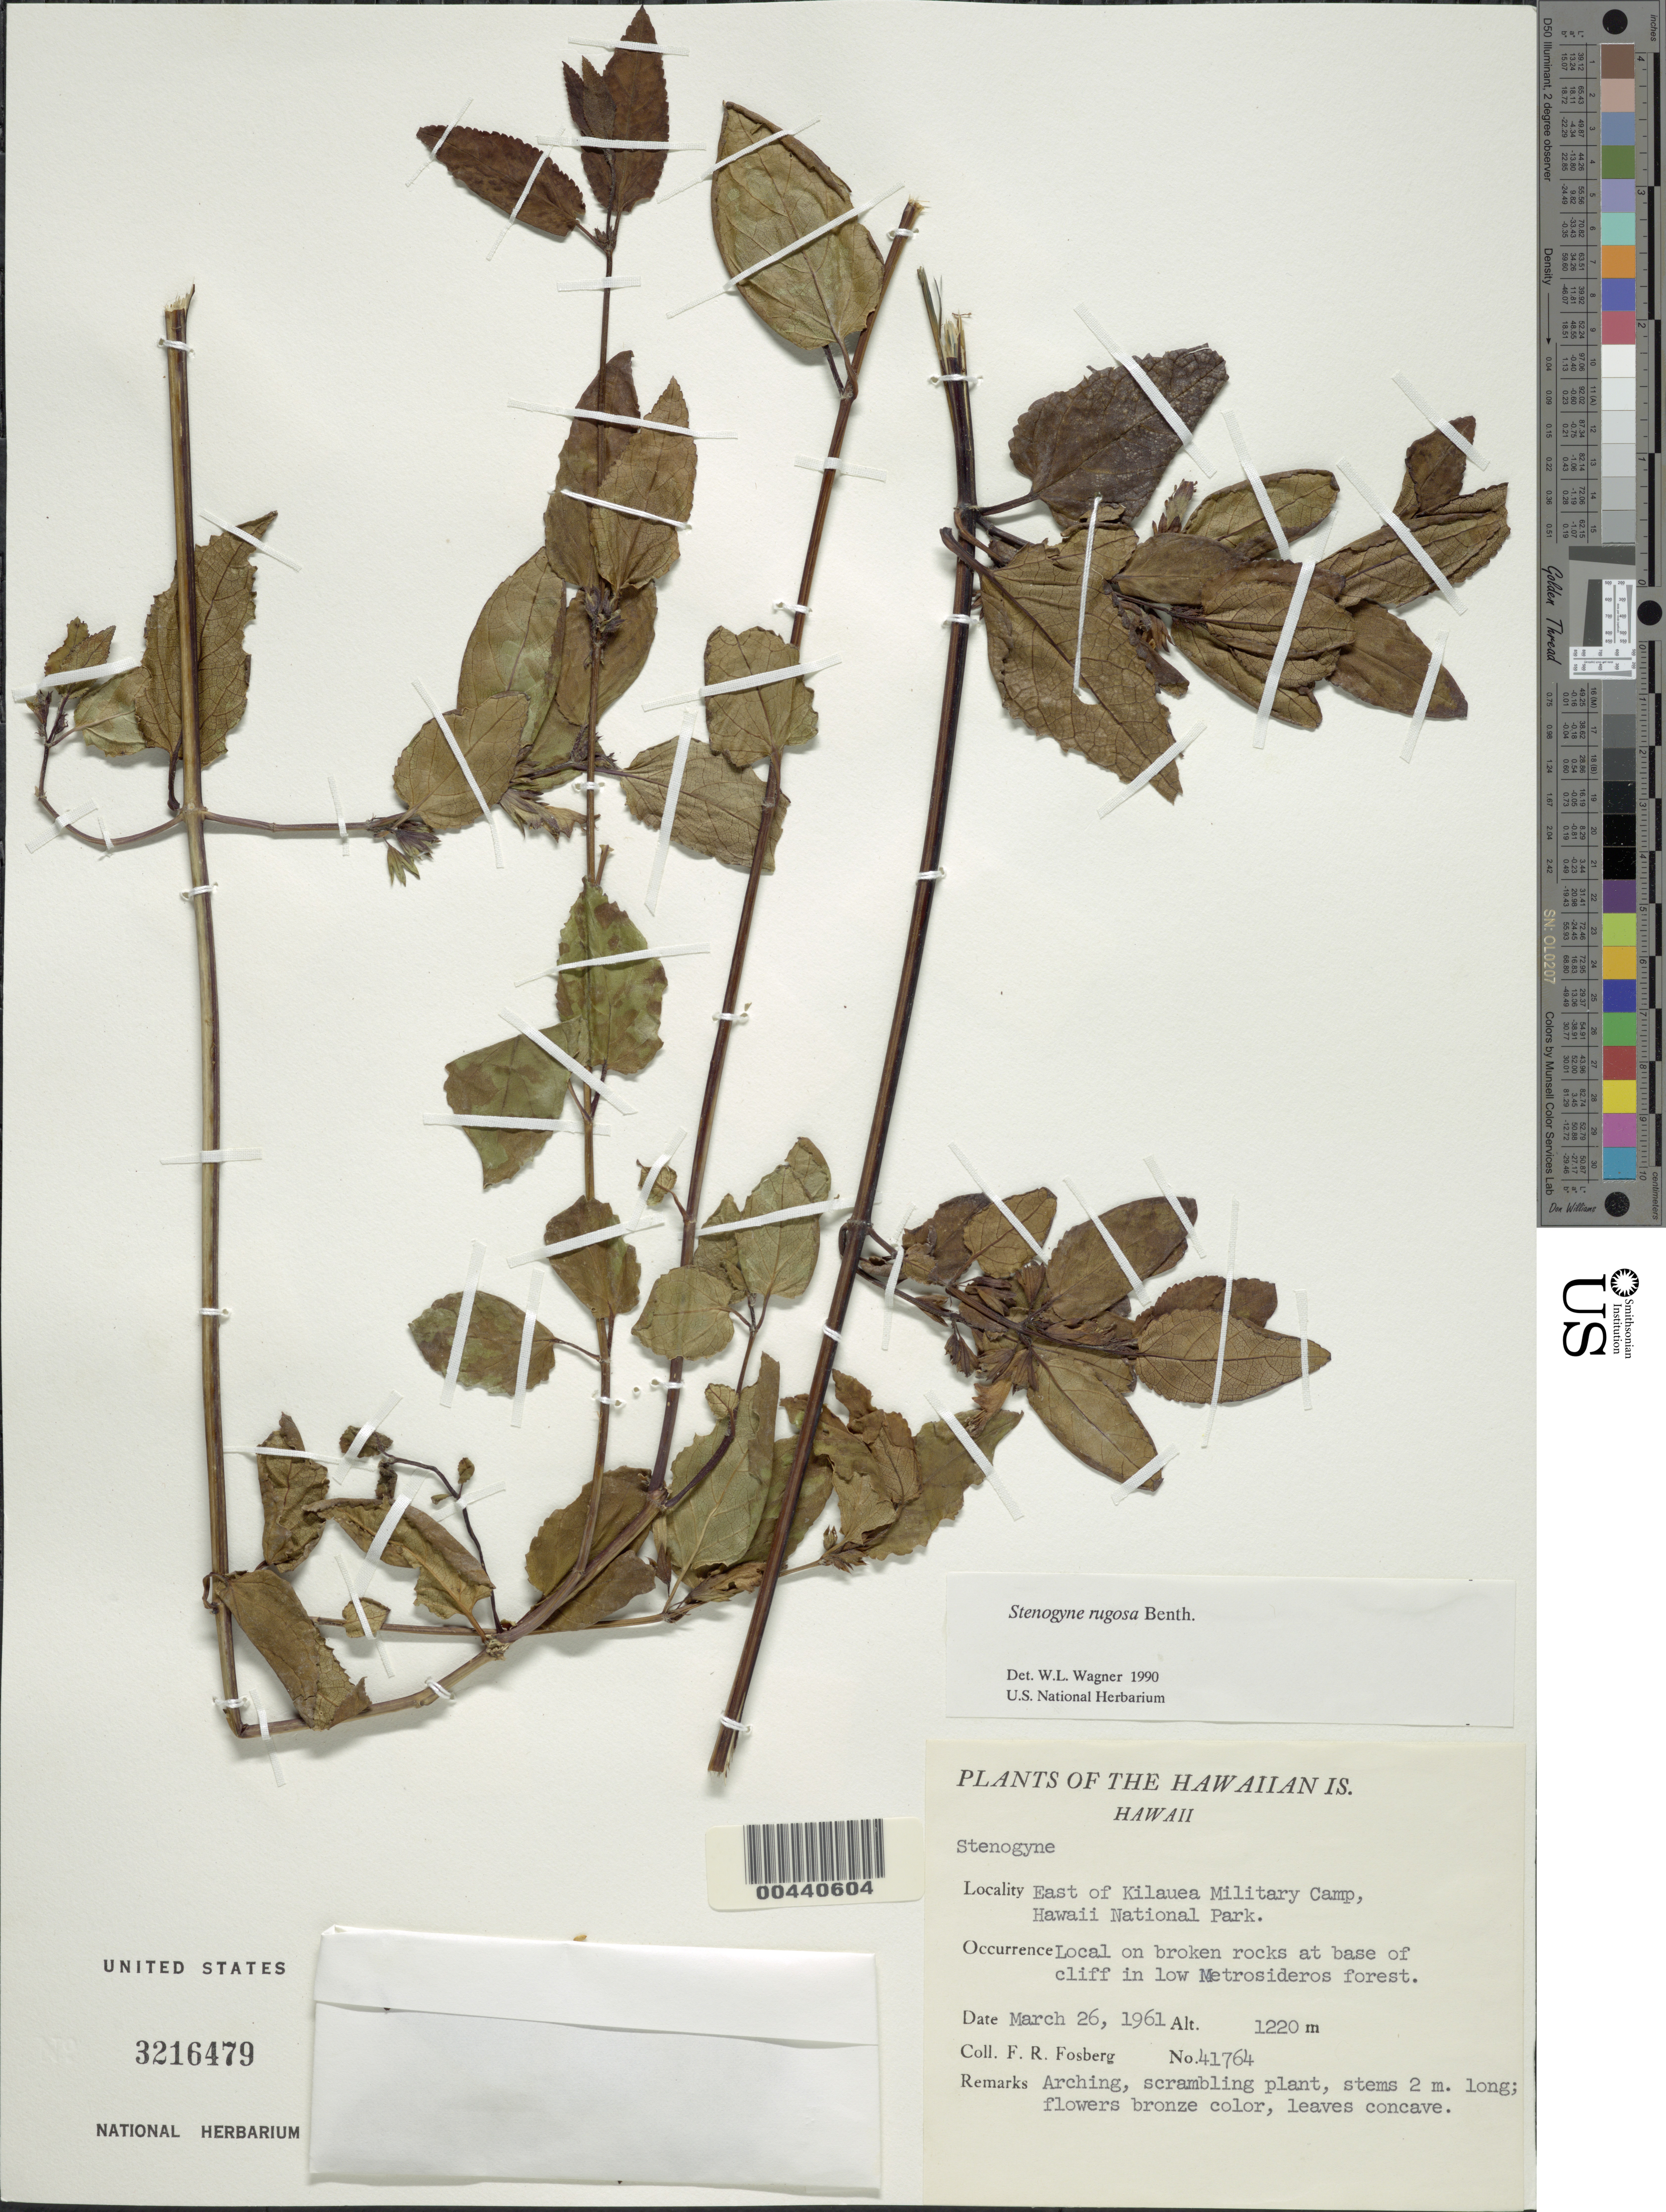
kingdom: Plantae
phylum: Tracheophyta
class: Magnoliopsida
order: Lamiales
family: Lamiaceae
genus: Stenogyne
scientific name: Stenogyne rugosa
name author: Benth.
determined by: Wagner, W. L., (BOT), Smithsonian Institution - National Museum of Natural History (UNITED STATES)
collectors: F. R. Fosberg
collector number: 41764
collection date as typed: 26 Mar 1961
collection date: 1961-03-26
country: United States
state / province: Hawaii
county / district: Hawaii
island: Hawaii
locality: East of Kilauea Military Camp, Hawaii National Park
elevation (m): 1220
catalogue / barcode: US 3216479